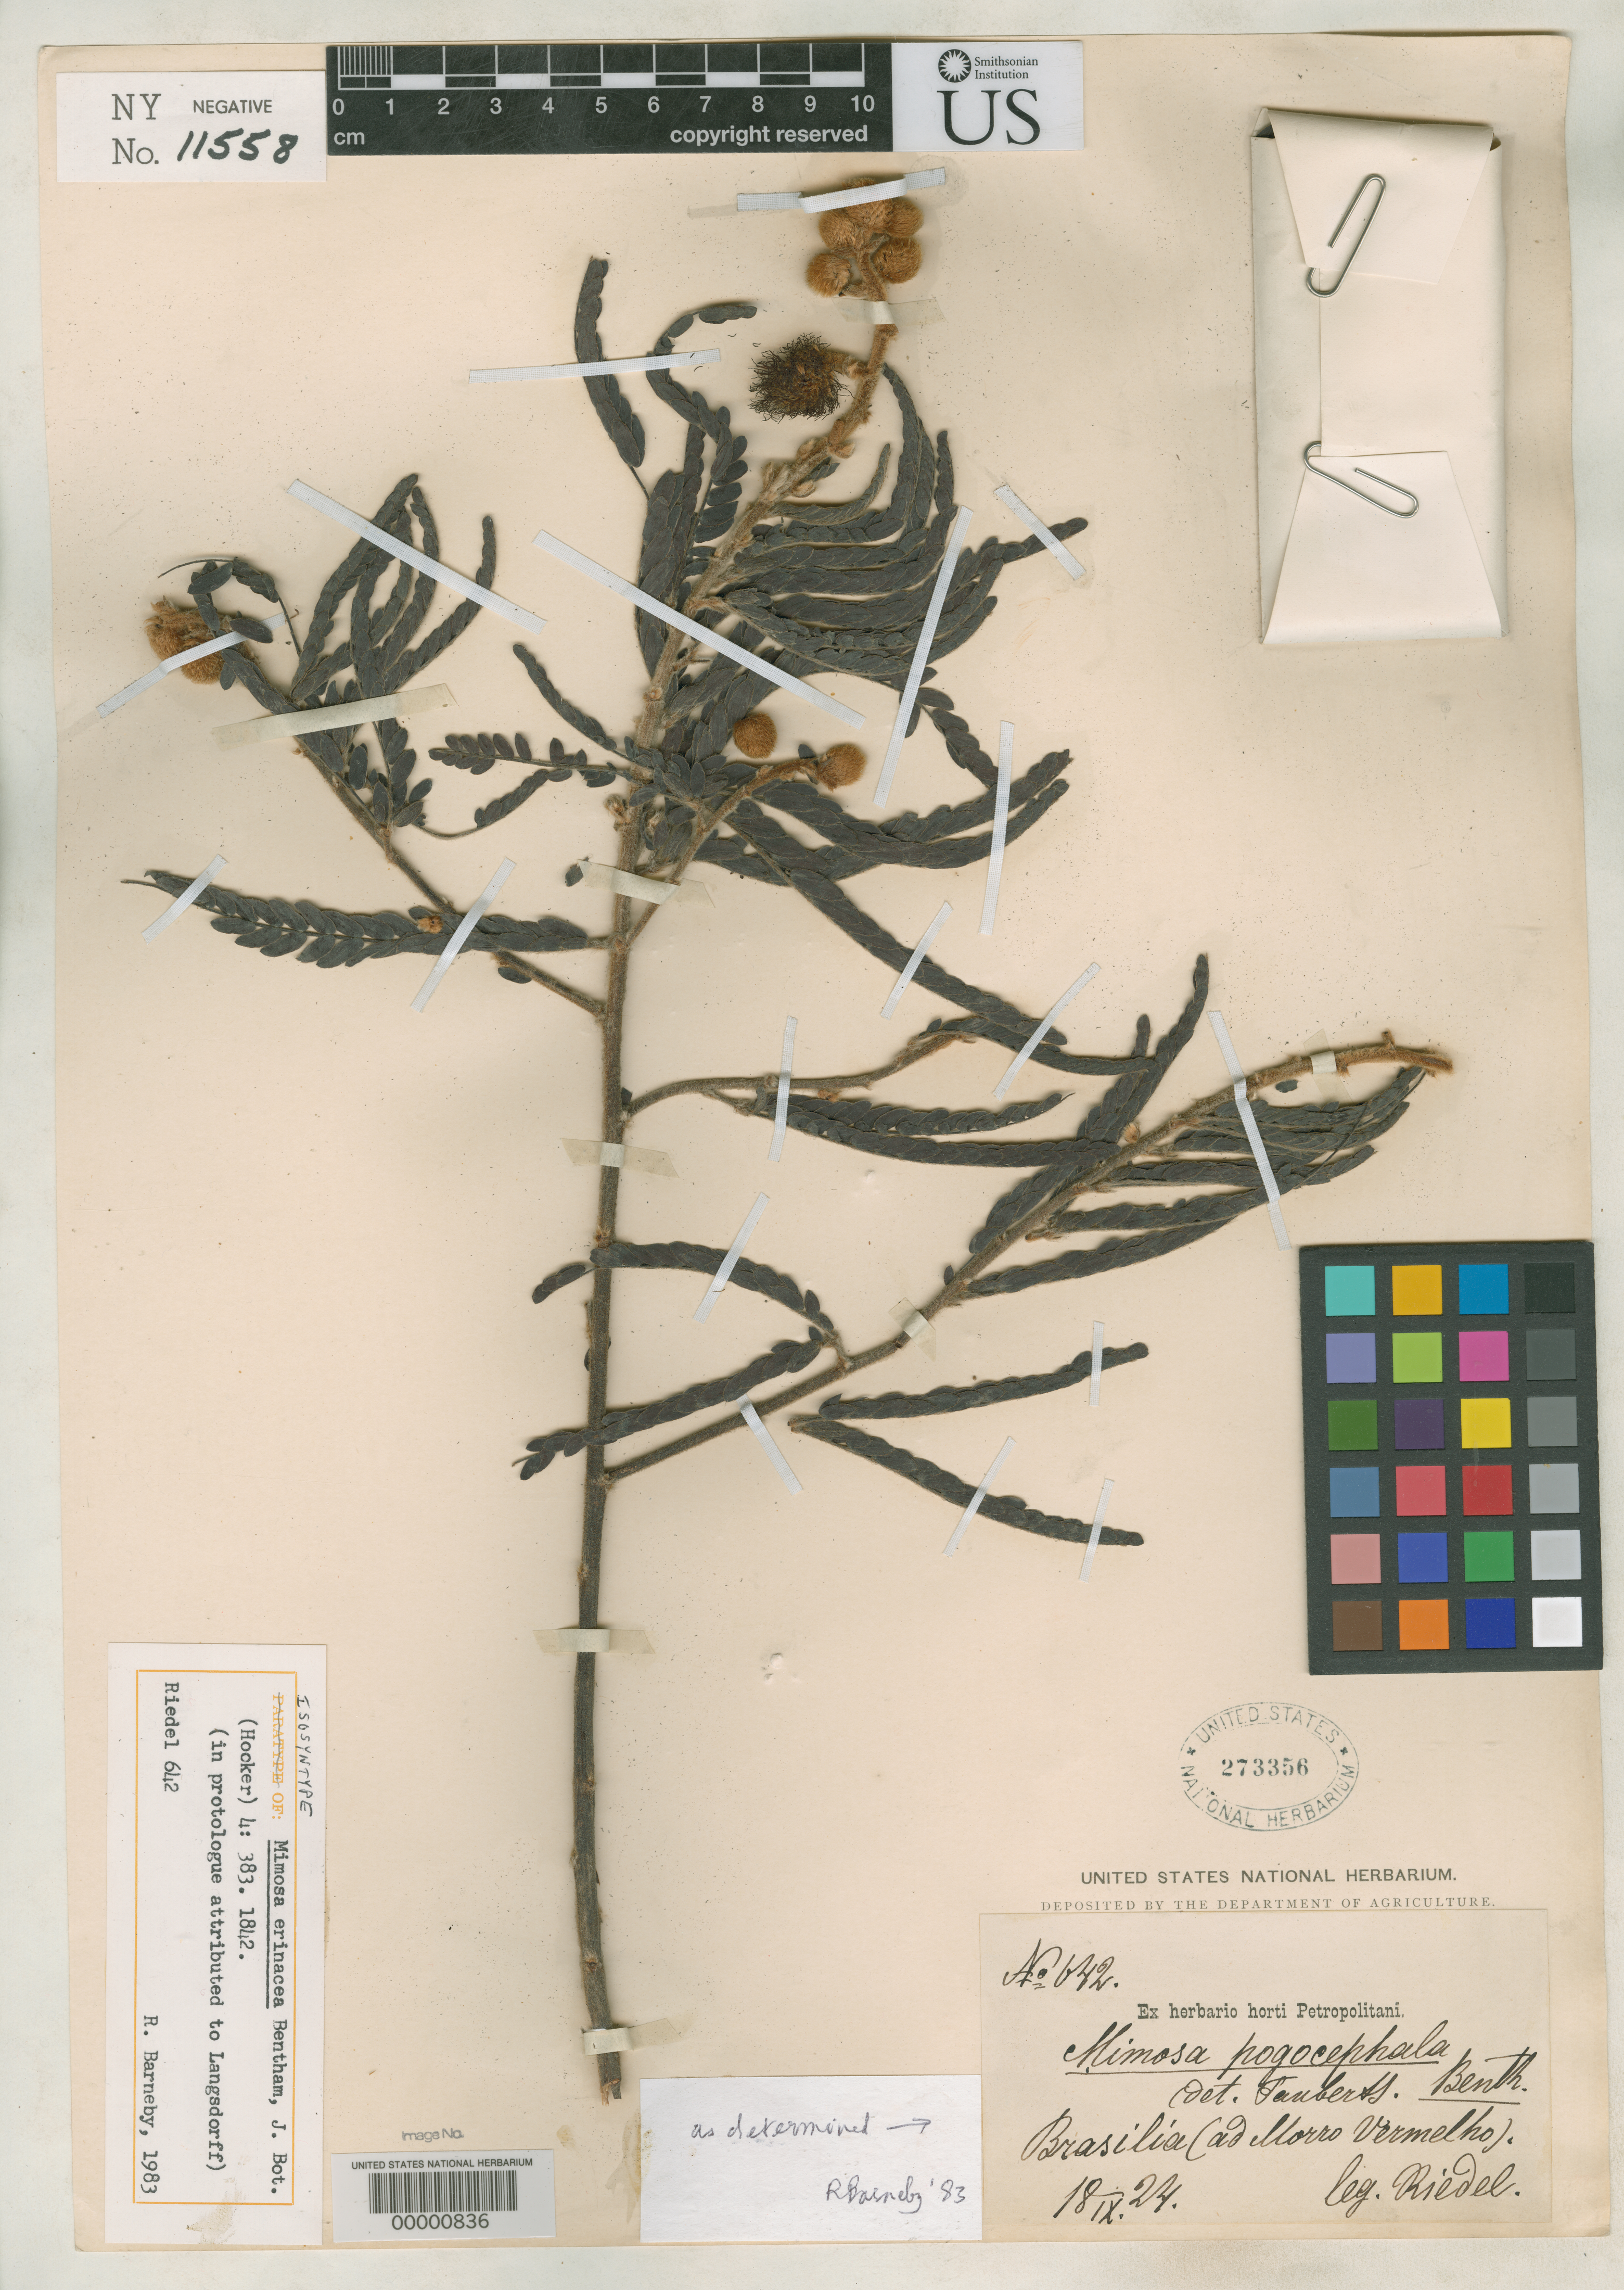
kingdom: Plantae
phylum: Tracheophyta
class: Magnoliopsida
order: Fabales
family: Fabaceae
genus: Mimosa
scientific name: Mimosa erinacea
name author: Benth.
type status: Isosyntype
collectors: L. Riedel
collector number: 642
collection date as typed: Sep 1824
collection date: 1824-09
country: Brazil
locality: Morro Vermelho.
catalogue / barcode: US 273356